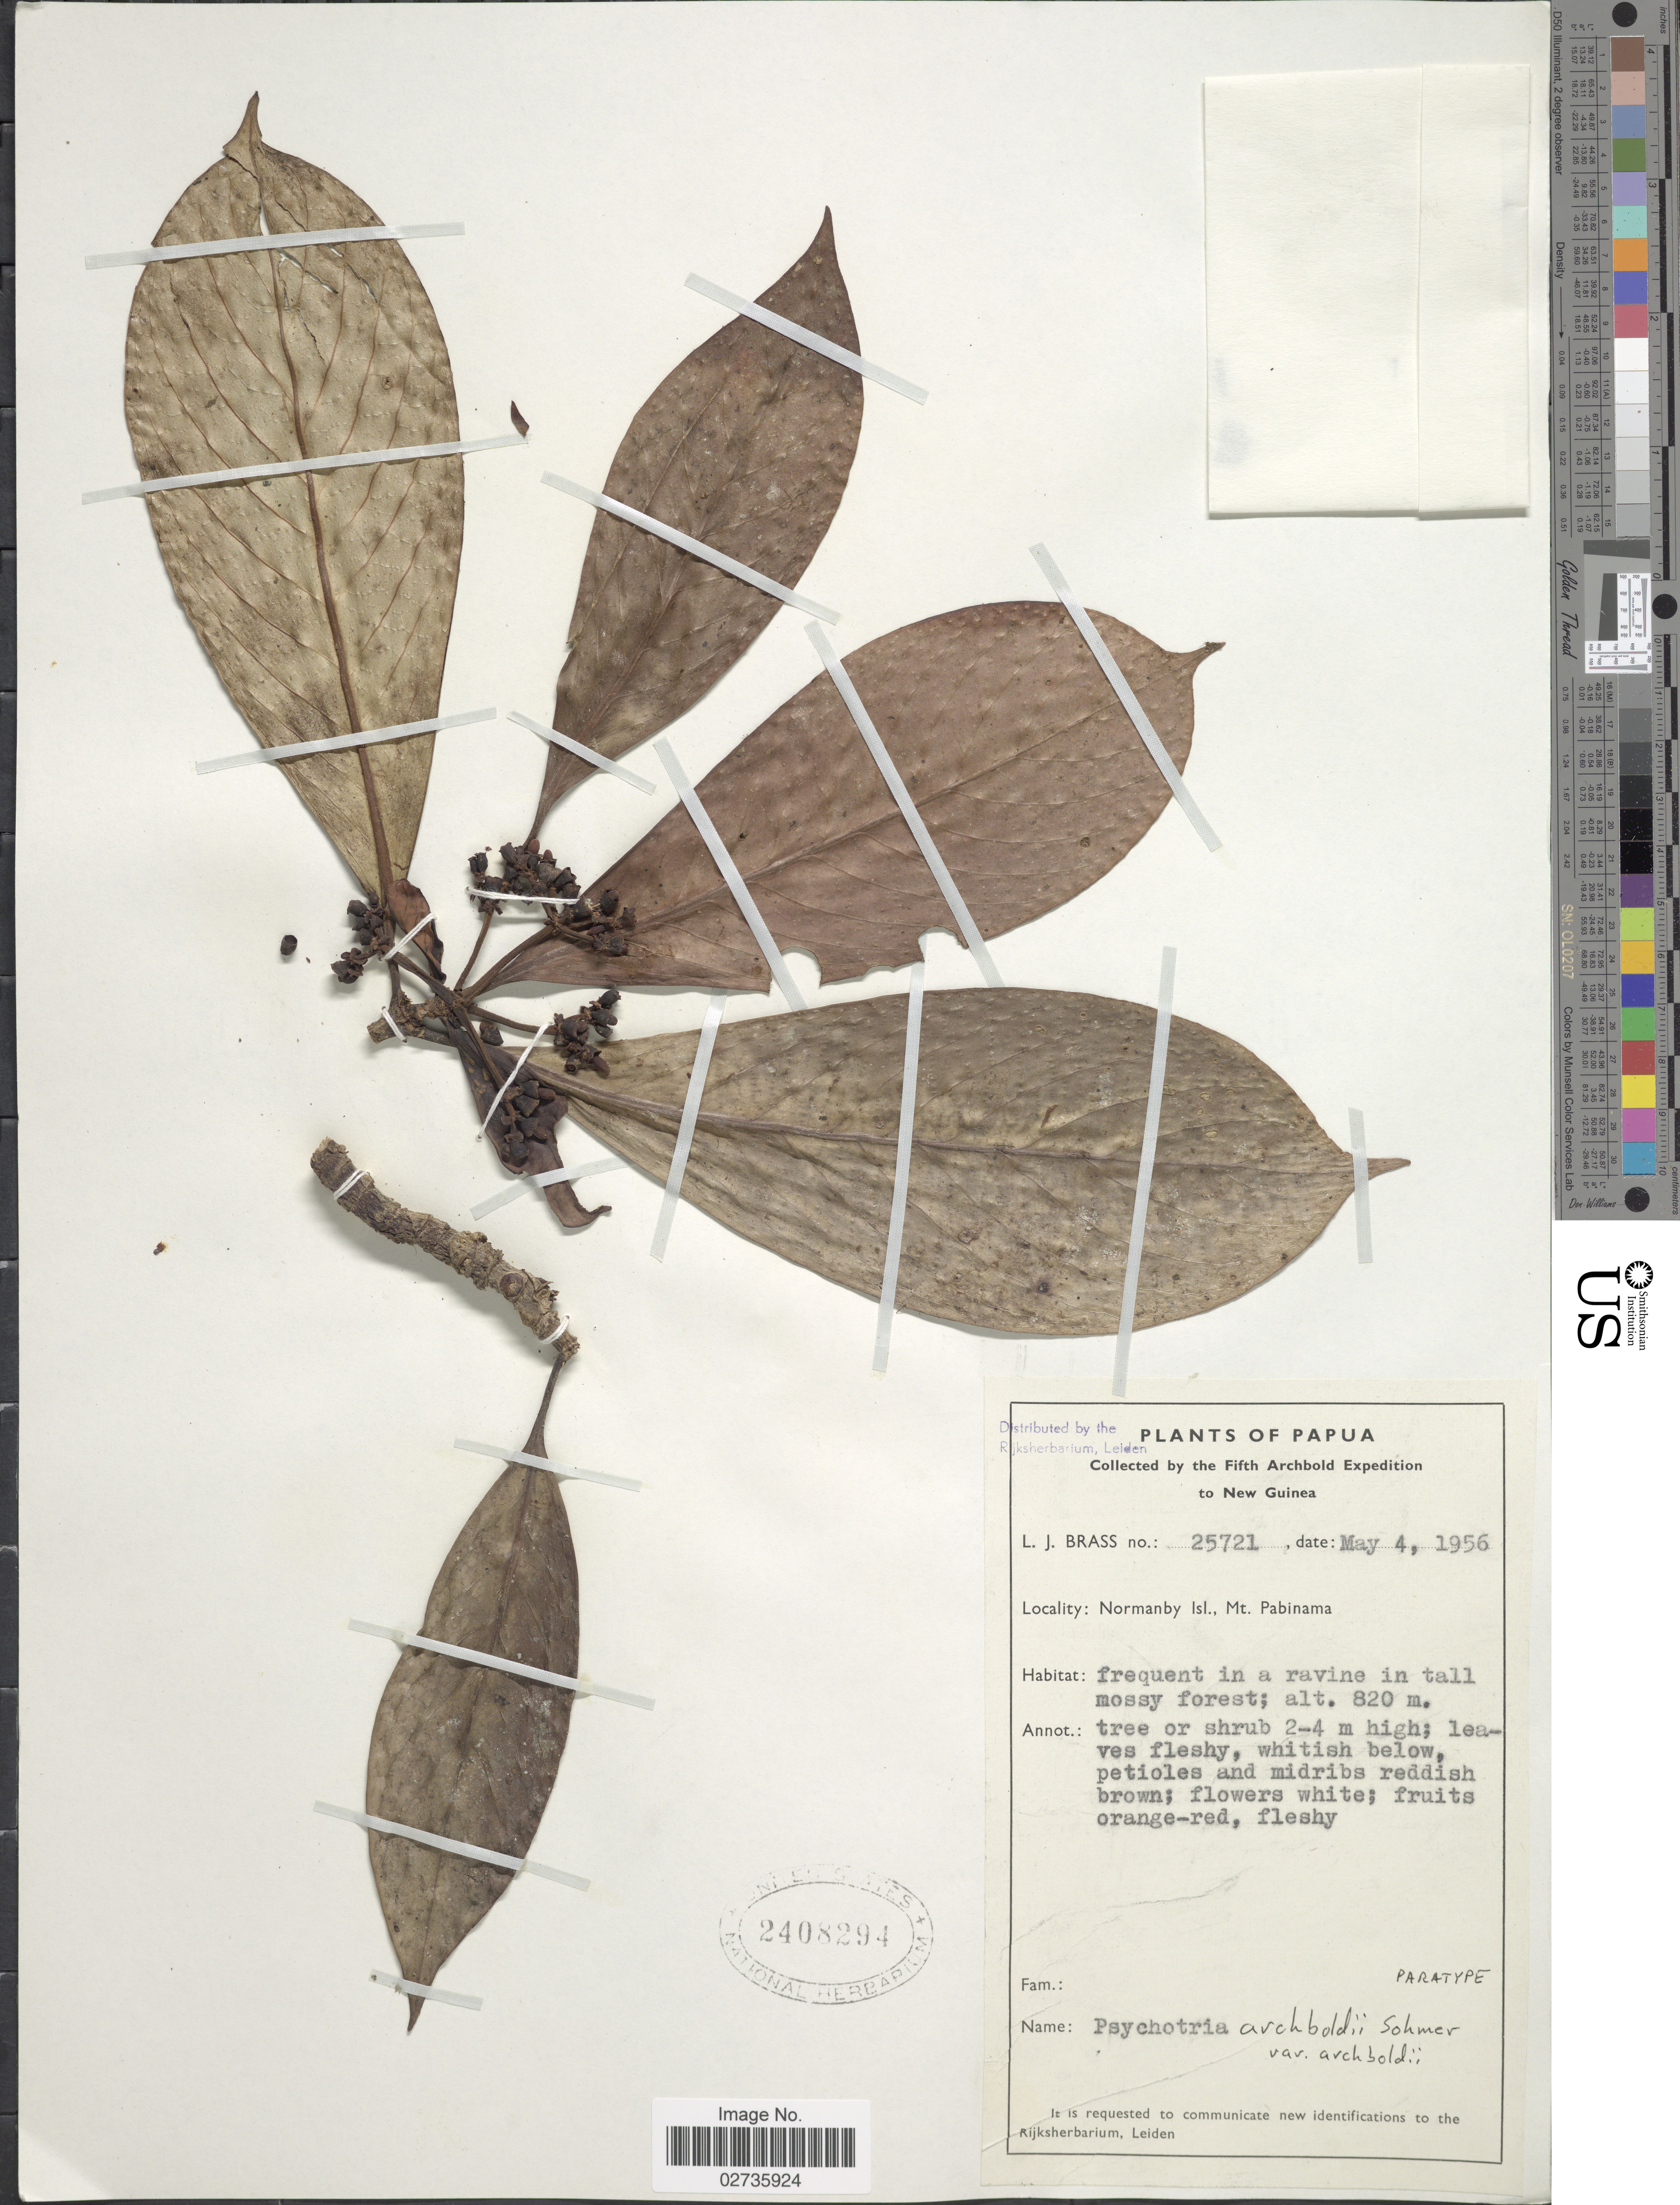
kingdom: Plantae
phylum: Tracheophyta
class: Magnoliopsida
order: Gentianales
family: Rubiaceae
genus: Psychotria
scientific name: Psychotria archboldii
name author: Sohmer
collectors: L. J. Brass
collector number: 25721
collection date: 1956-05-04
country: Papua New Guinea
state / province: Milne Bay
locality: Normanby Isl., Mt Pabinama, frequent in a ravine in tall mossy forest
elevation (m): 820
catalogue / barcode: US 2408294